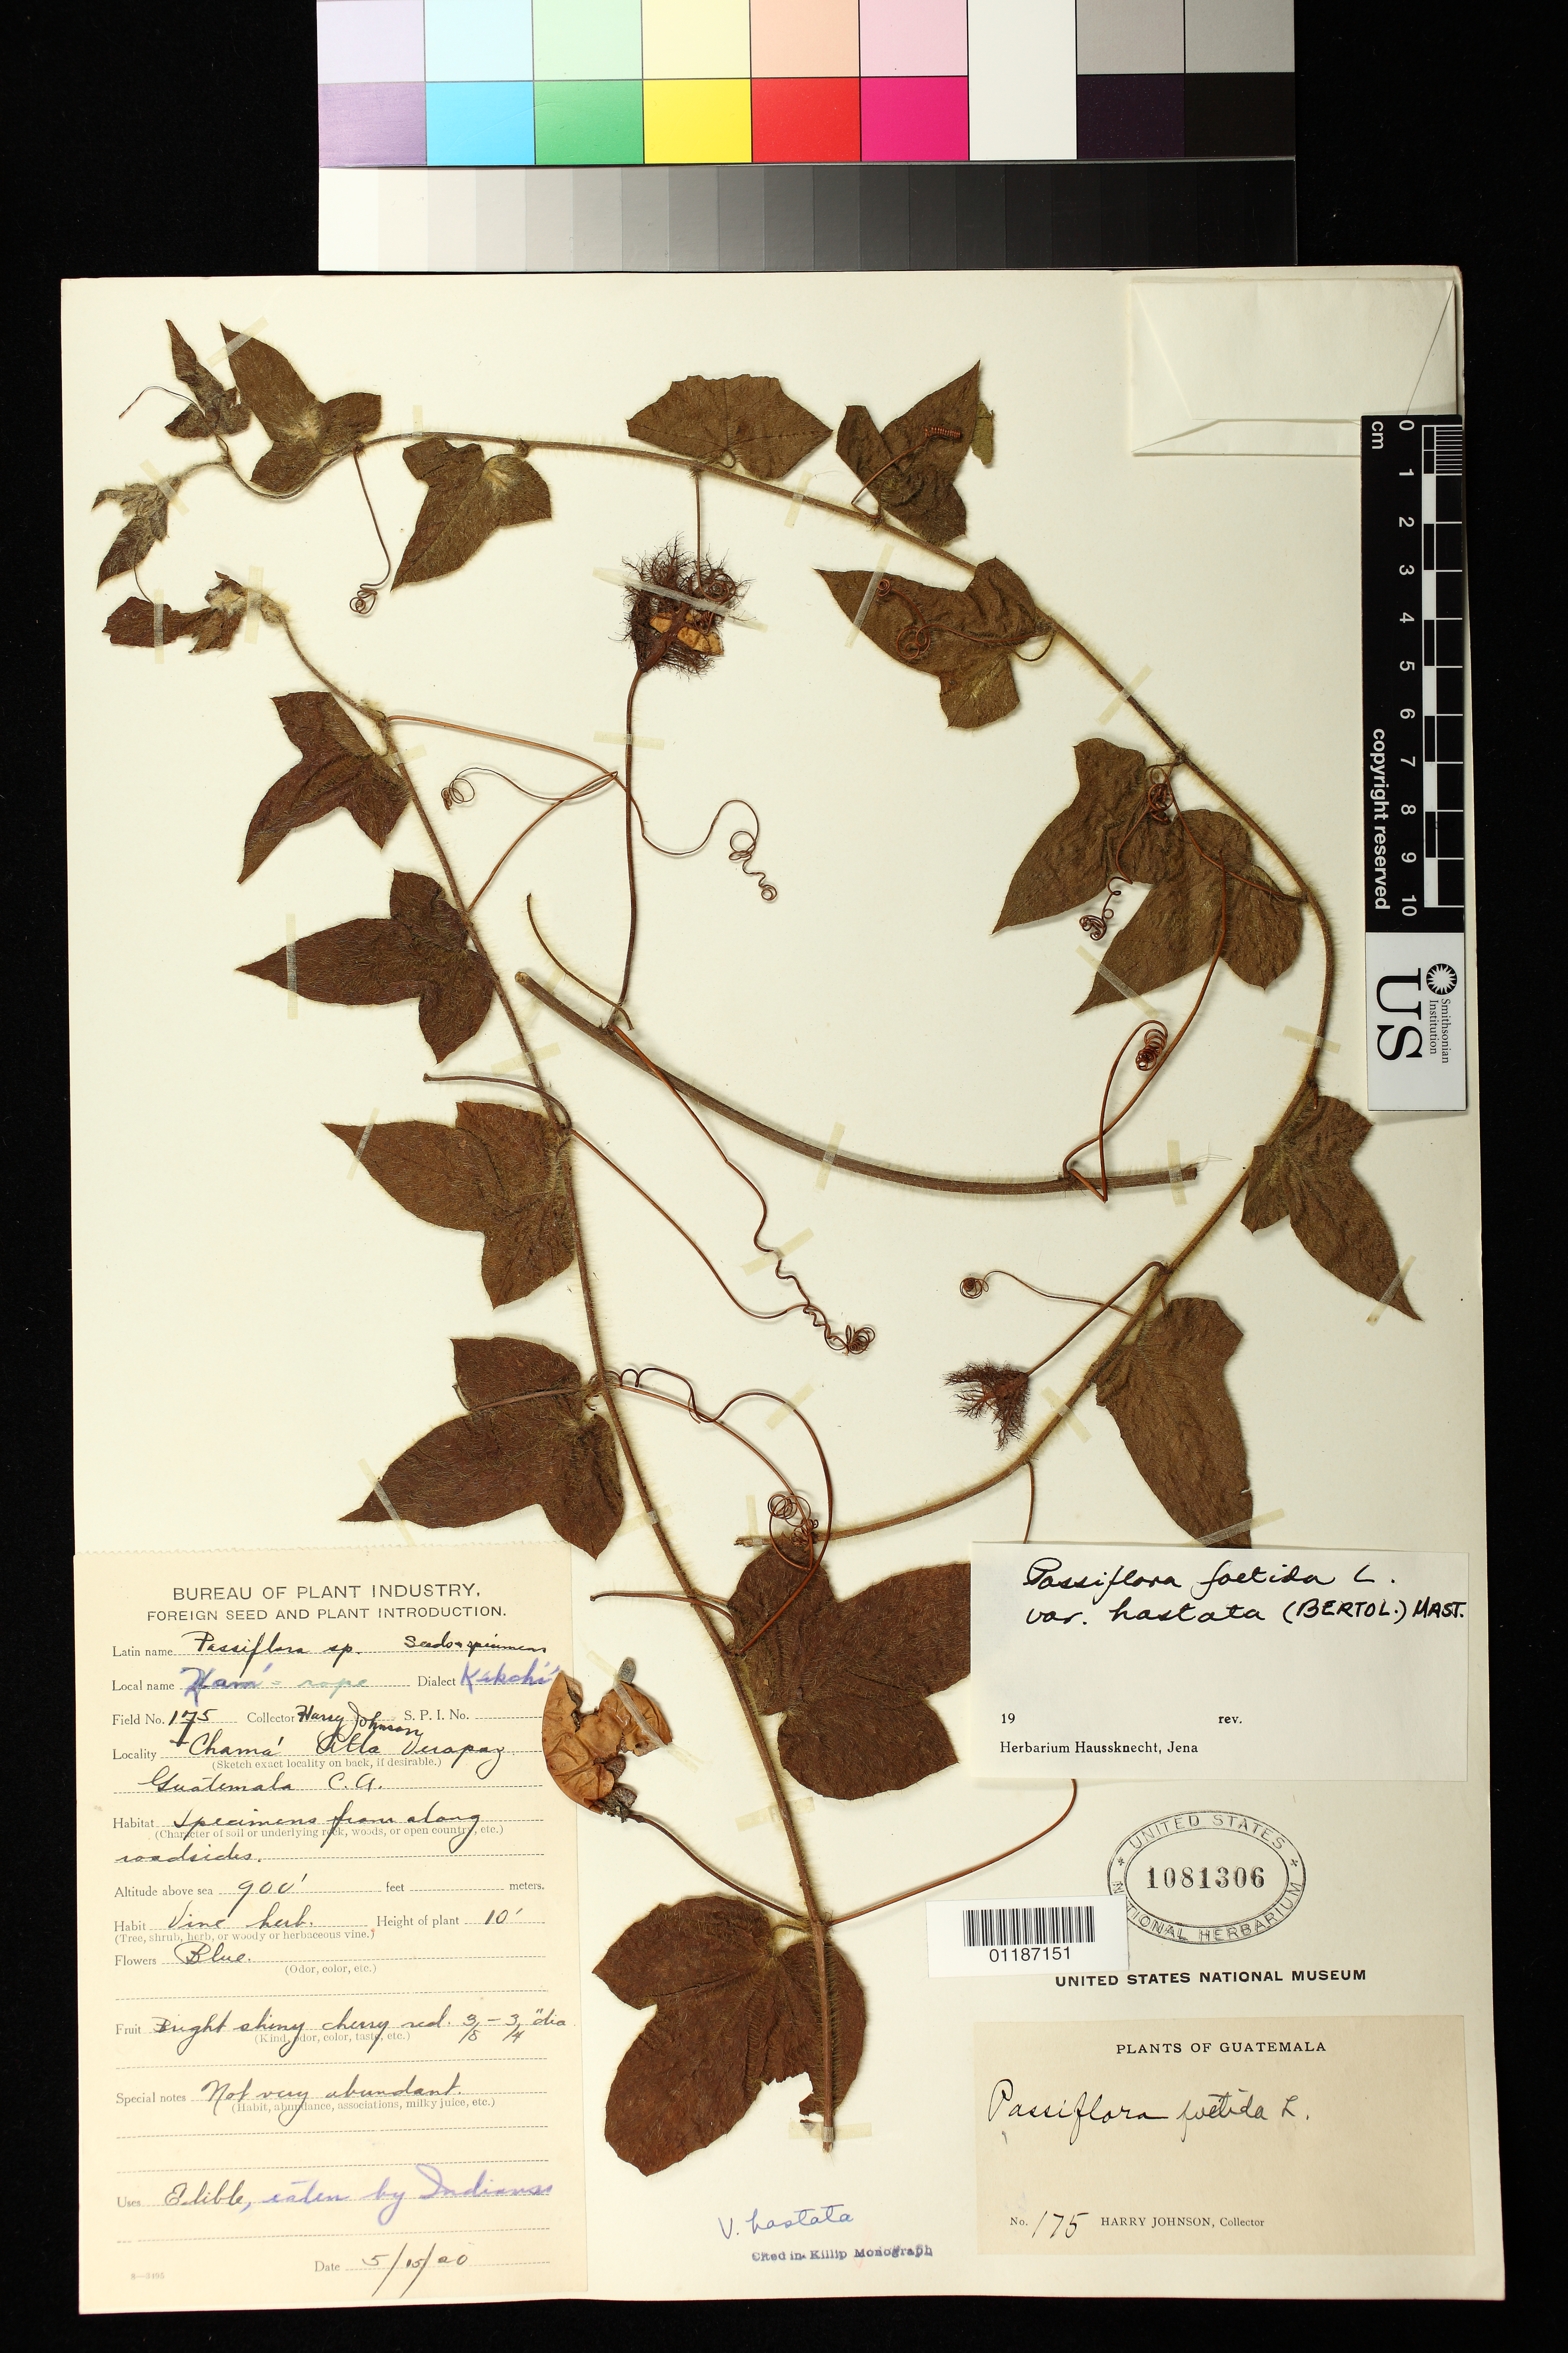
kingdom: Plantae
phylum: Tracheophyta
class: Magnoliopsida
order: Malpighiales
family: Passifloraceae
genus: Passiflora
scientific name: Passiflora foetida var. hastata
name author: (Bertol.) Mast.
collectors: H. Johnson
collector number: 175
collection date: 1920-05-05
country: Guatemala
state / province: Alta Verapaz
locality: Chama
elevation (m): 274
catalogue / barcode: US 1081306